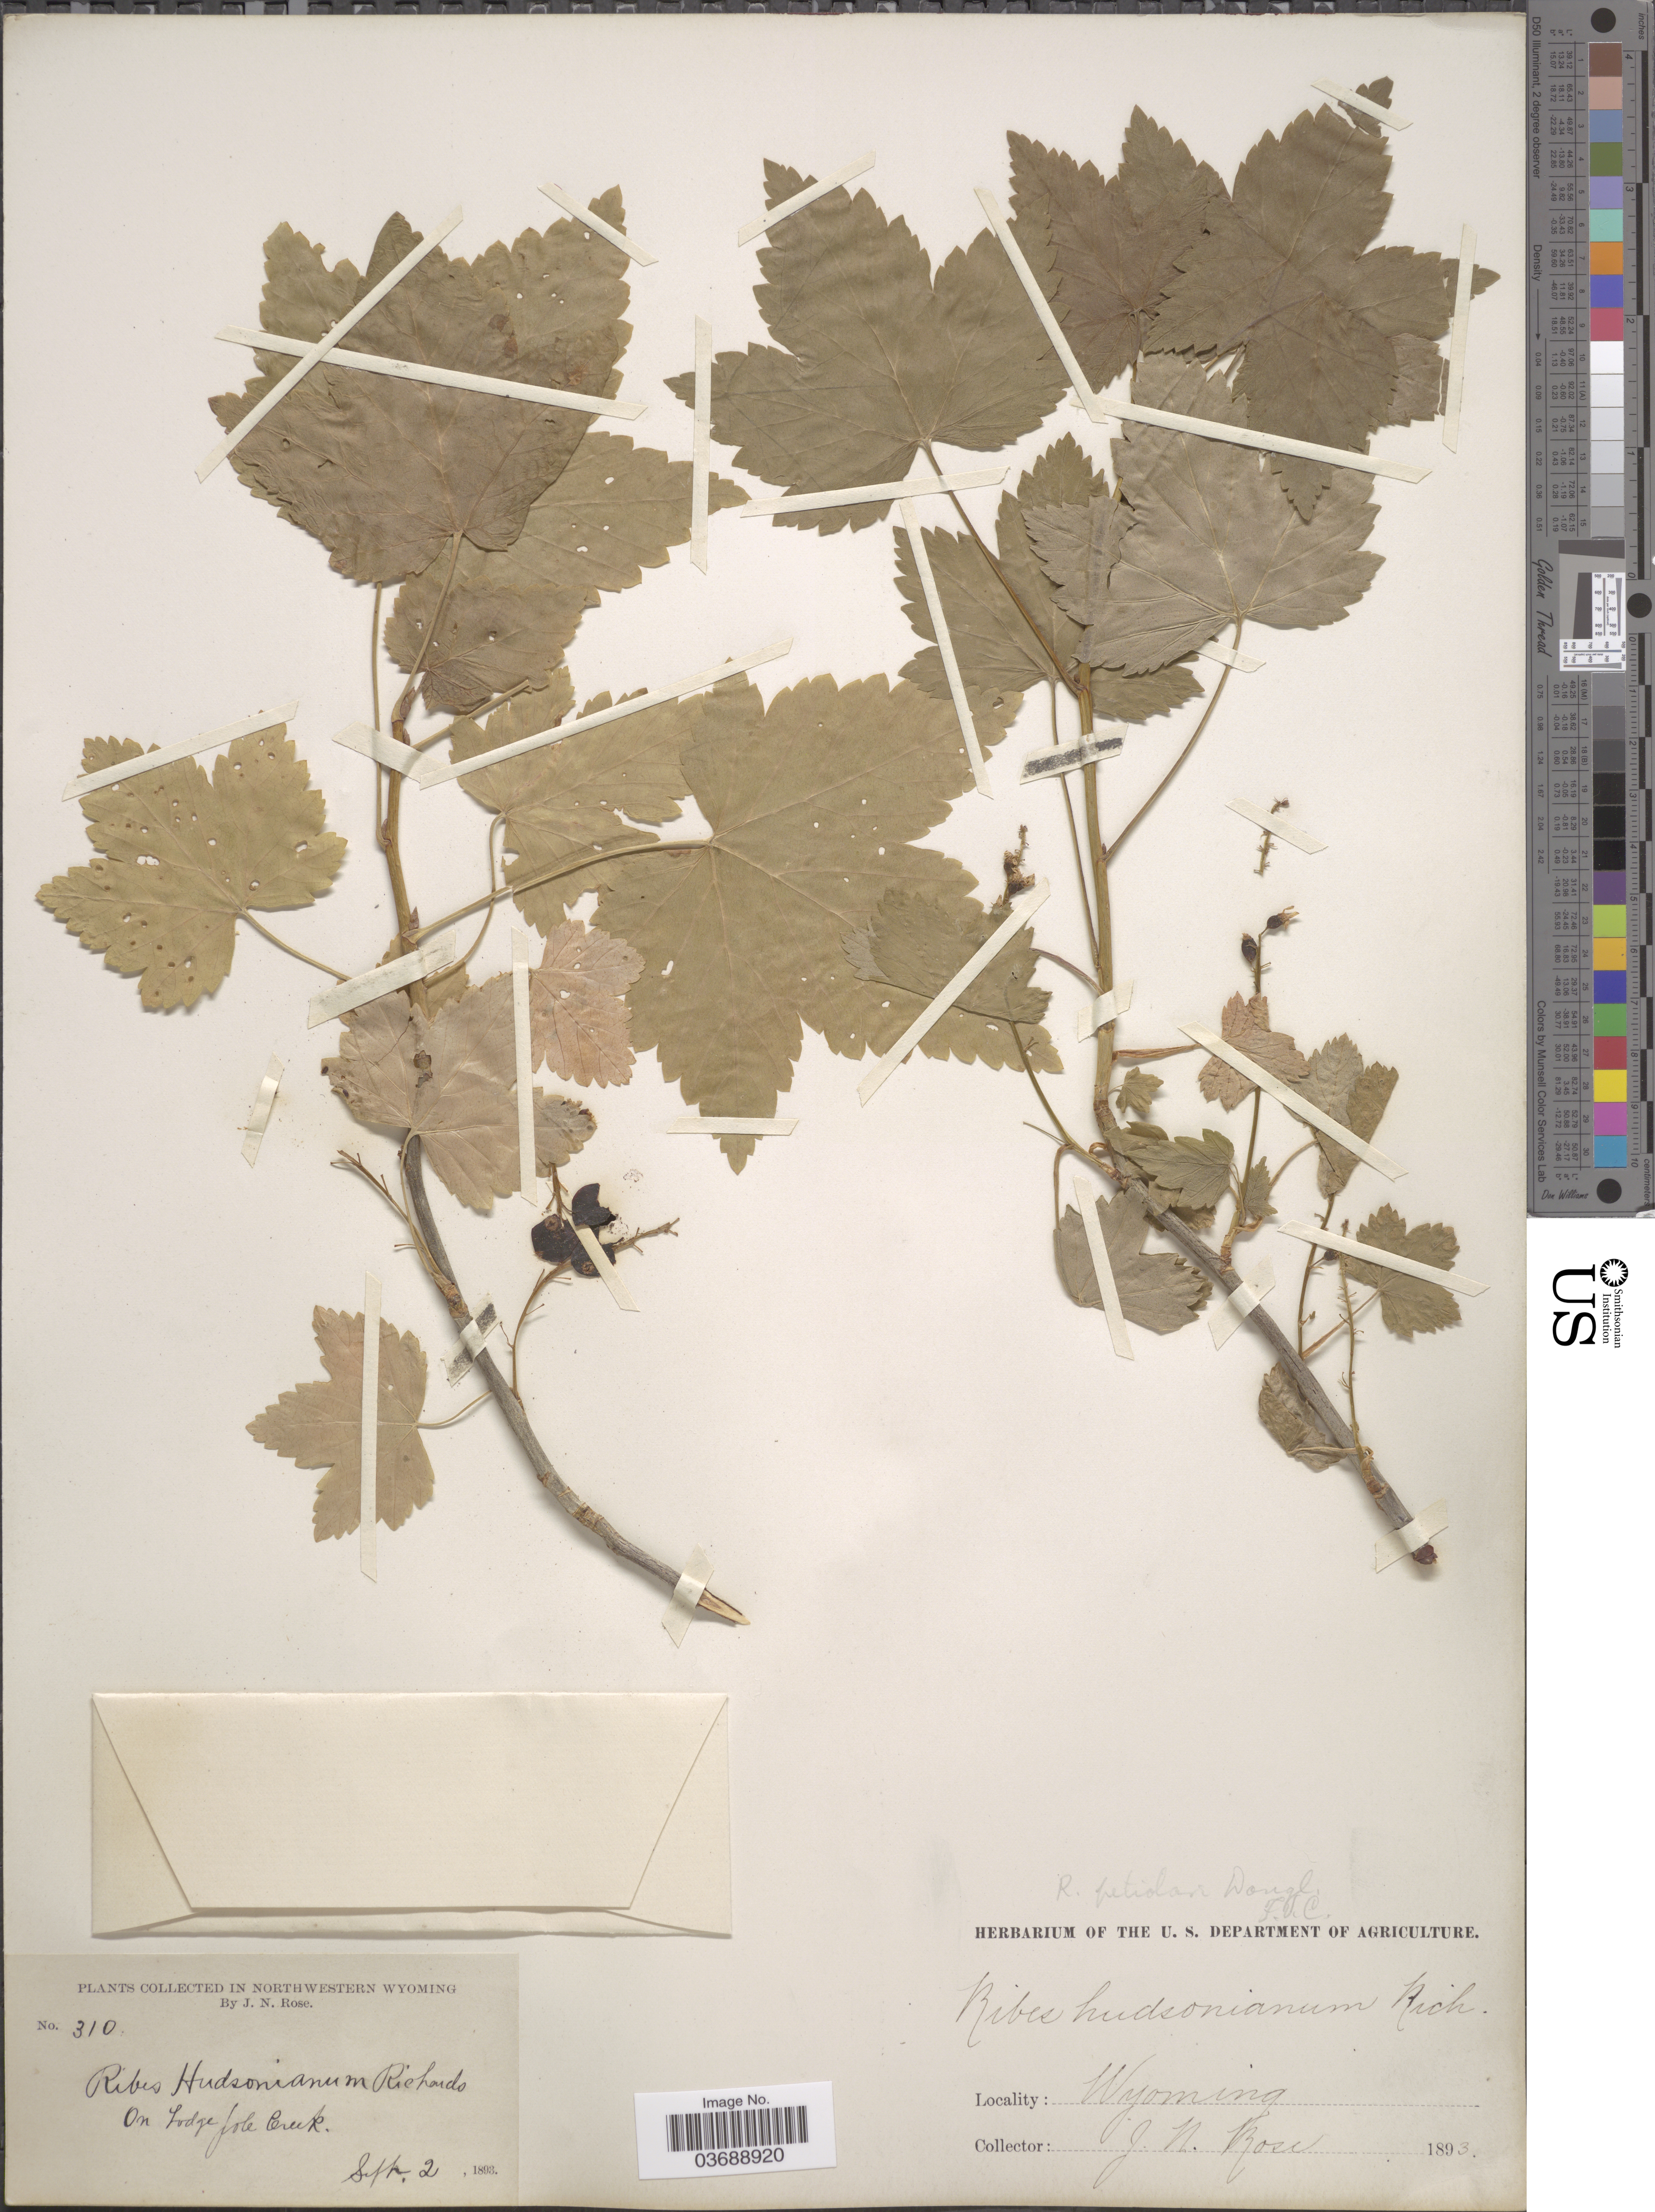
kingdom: Plantae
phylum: Tracheophyta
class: Magnoliopsida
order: Saxifragales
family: Grossulariaceae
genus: Ribes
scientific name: Ribes petiolare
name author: Douglas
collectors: J. N. Rose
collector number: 310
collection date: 1893-09-02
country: United States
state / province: Wyoming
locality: Northwestern Wyoming. On Lodge Pole Creek.